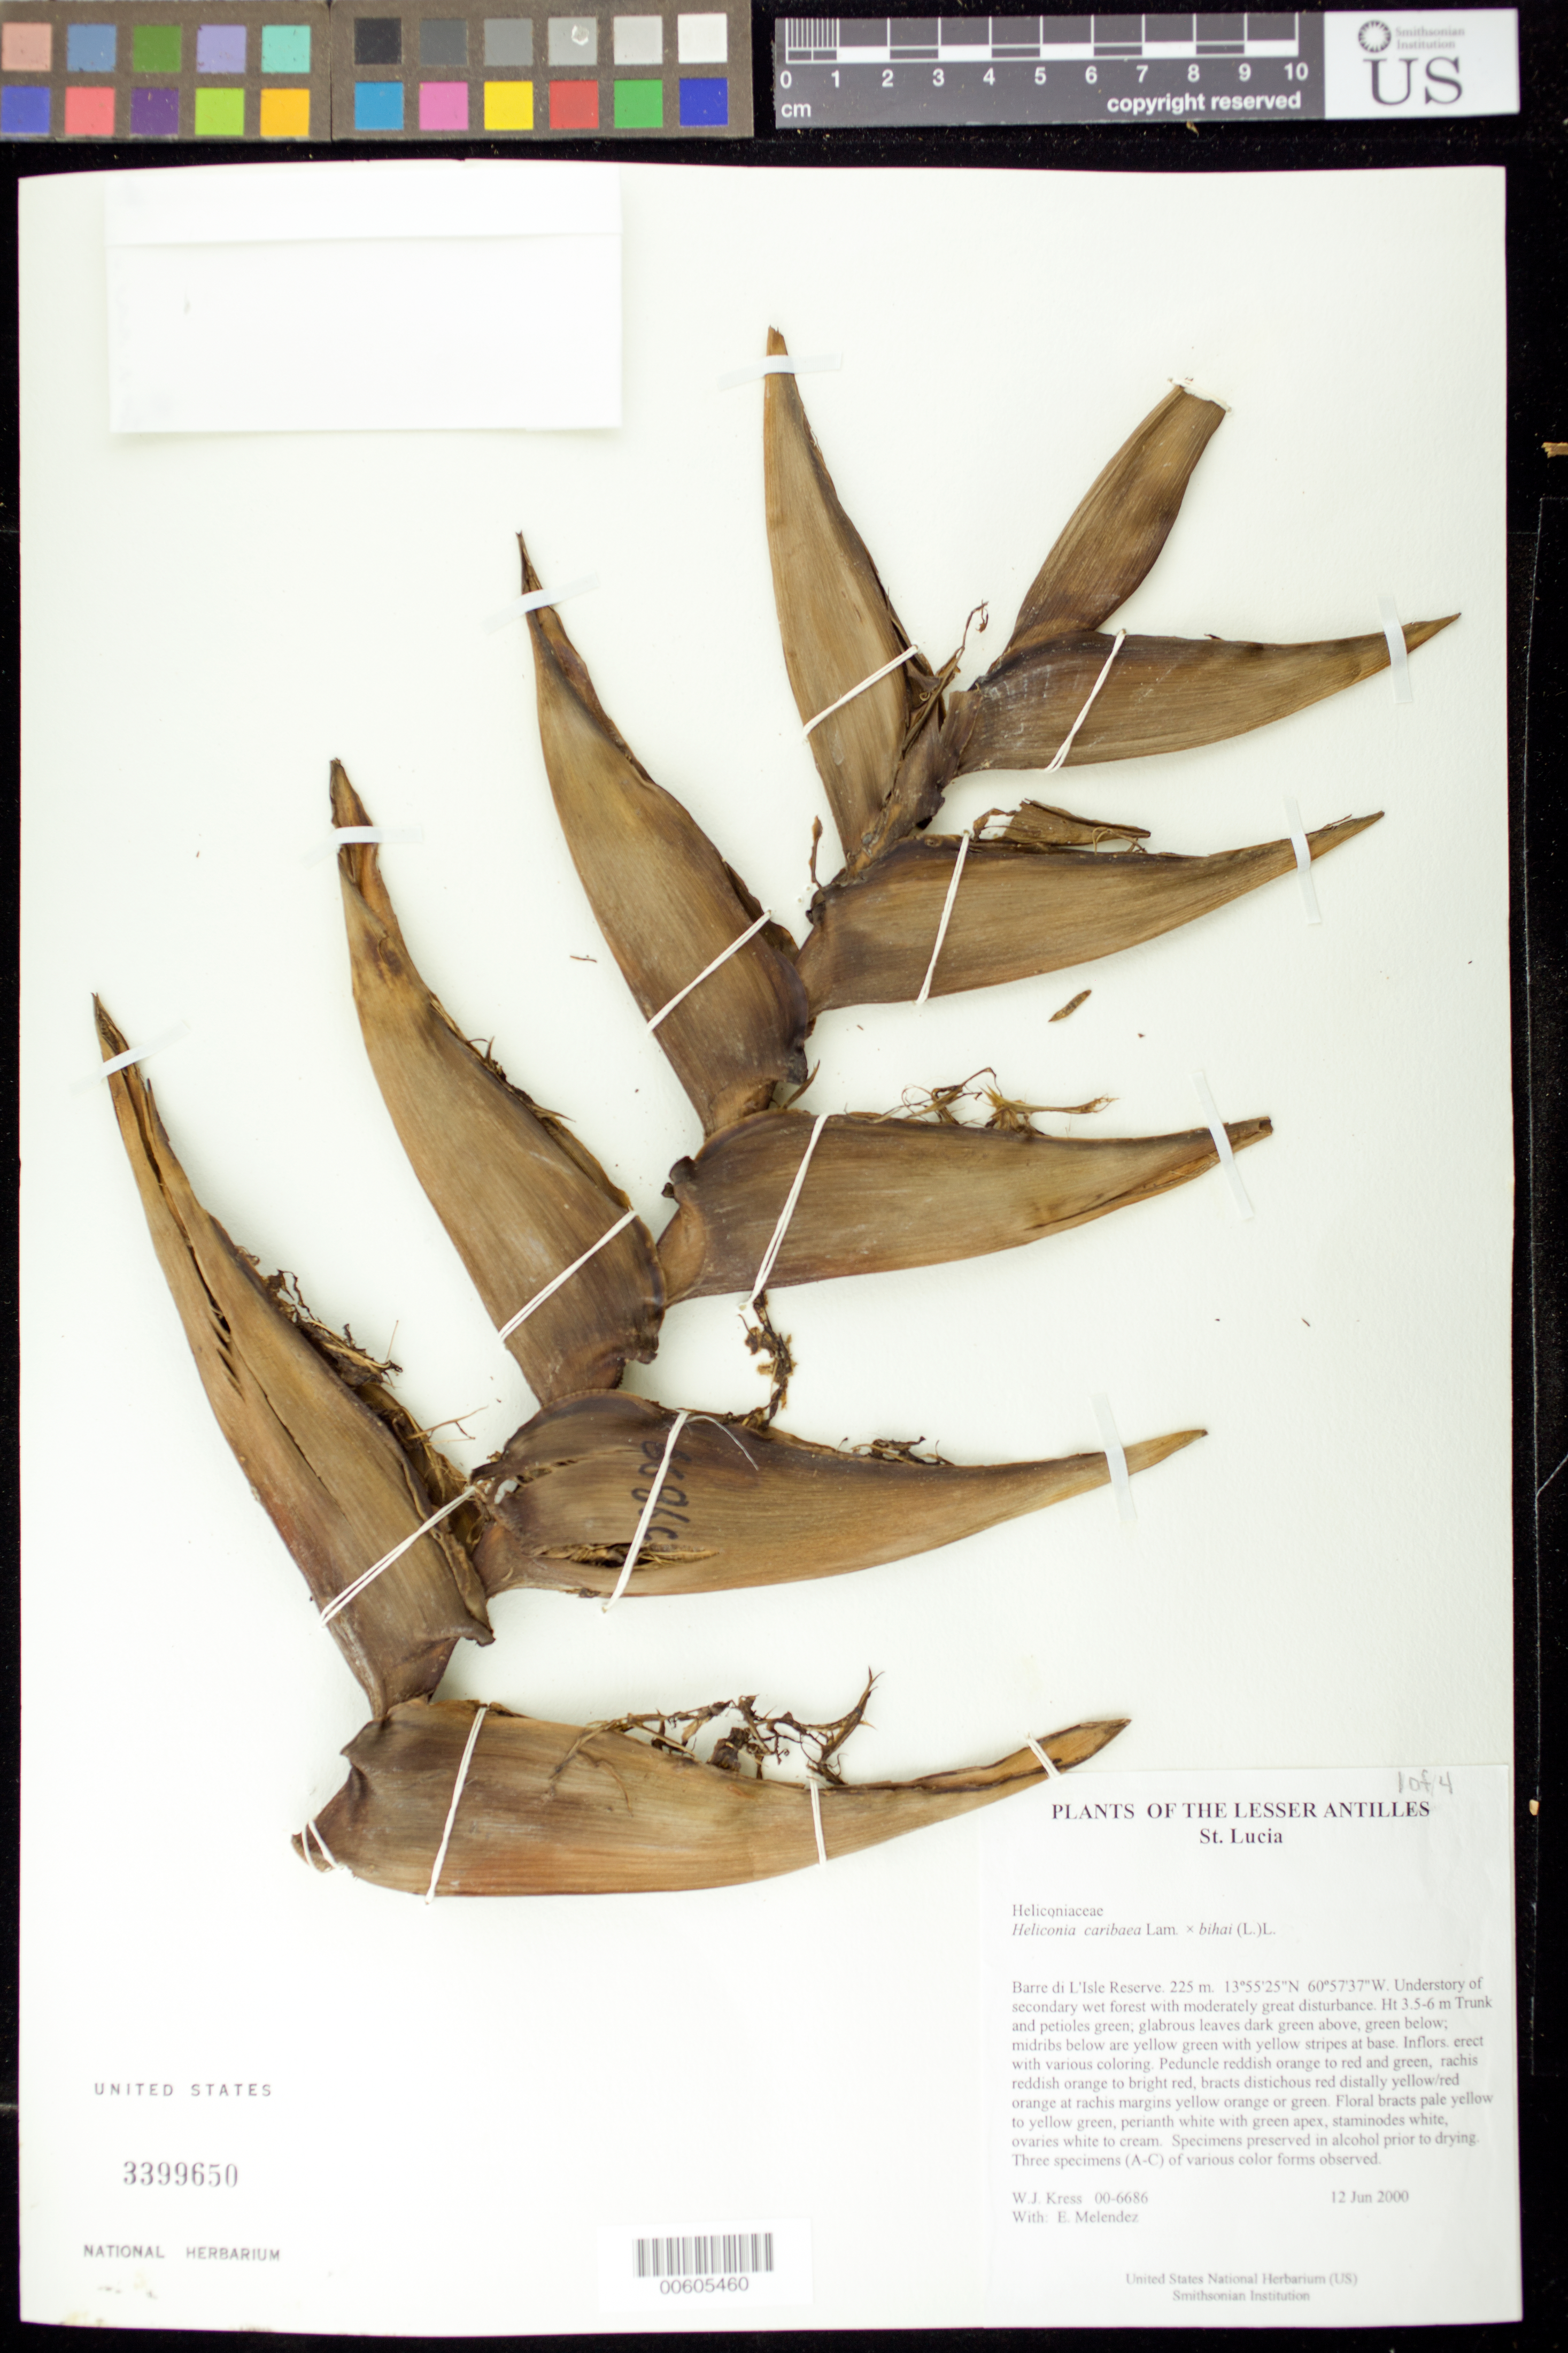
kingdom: Plantae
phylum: Tracheophyta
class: Liliopsida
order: Zingiberales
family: Heliconiaceae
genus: Heliconia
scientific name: Heliconia bihai x H. caribaea Lam.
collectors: W. J. Kress & E. Meléndez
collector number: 00-6686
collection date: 2000-06-12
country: St. Lucia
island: St. Lucia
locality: Barre di L'Isle Reserve.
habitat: Understory of secondary wet forest with moderately great disturbance.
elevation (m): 225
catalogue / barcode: US 3399650